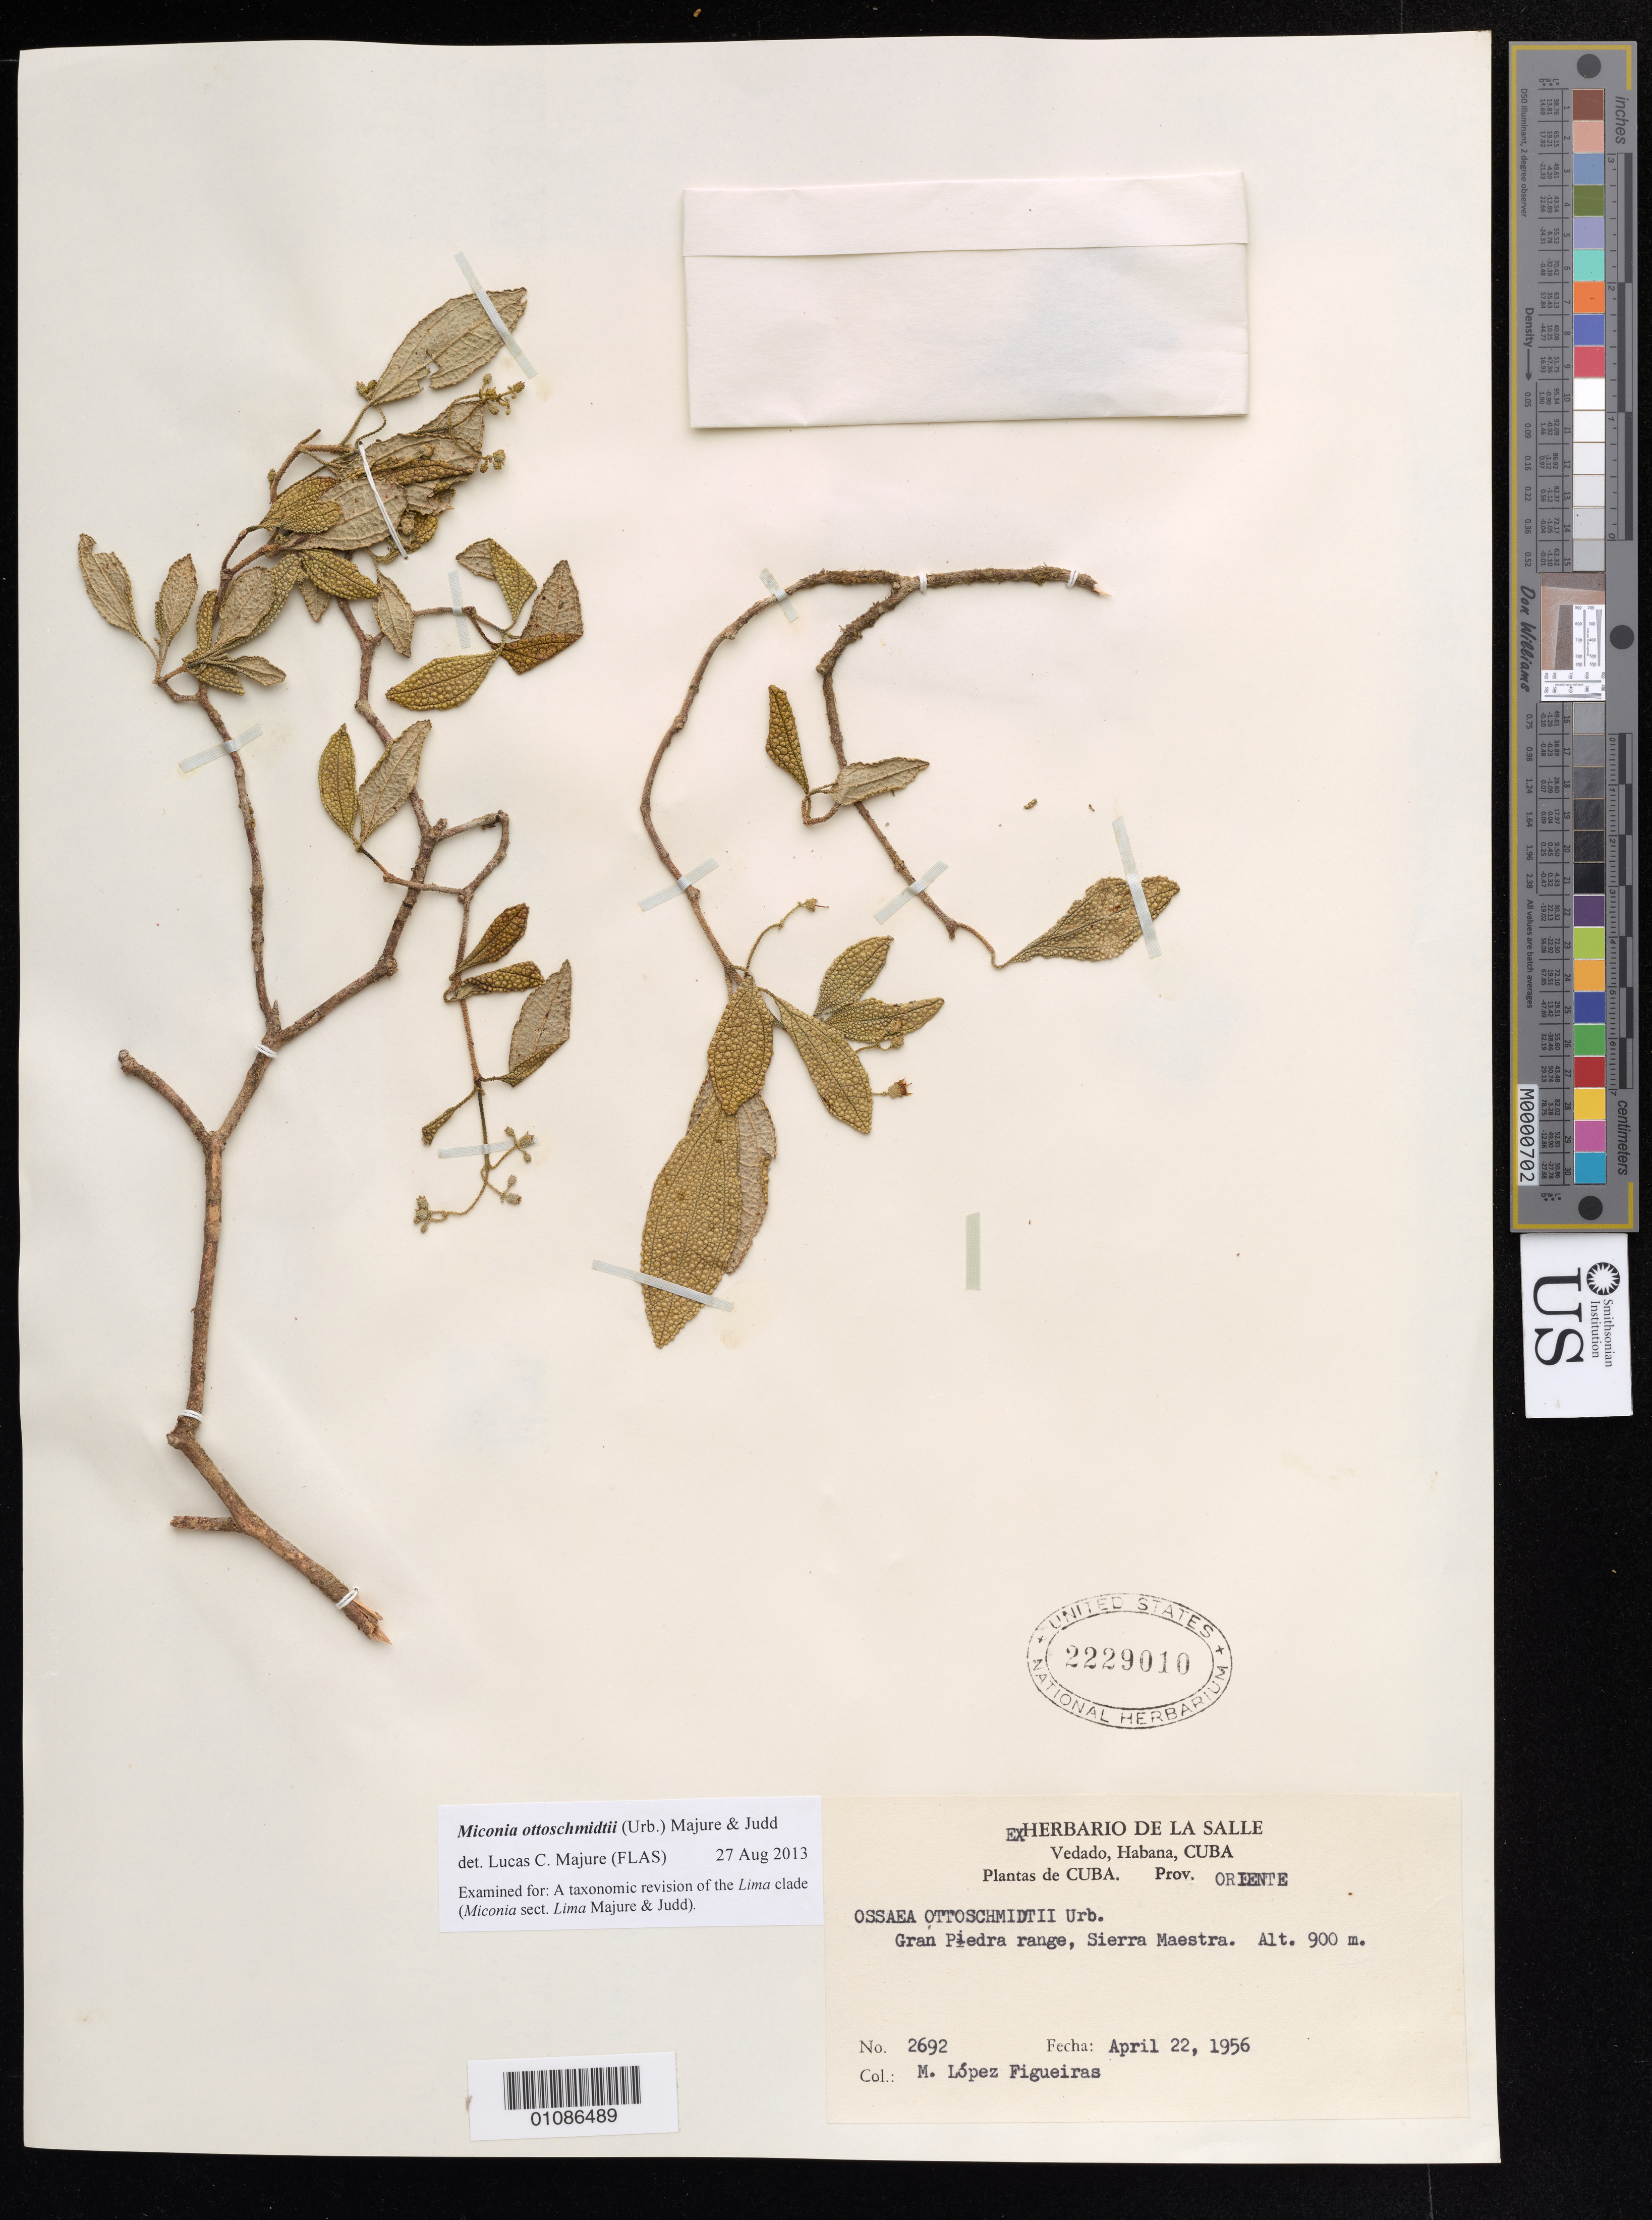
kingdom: Plantae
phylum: Tracheophyta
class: Magnoliopsida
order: Myrtales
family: Melastomataceae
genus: Miconia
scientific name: Miconia ottoschmidtii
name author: (Urb.) Majure & Judd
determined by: Majure, Lucas C., (FLAS), University of Florida (UNITED STATES)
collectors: M. López Figueiras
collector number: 2692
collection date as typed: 22 Apr 1956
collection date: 1956-04-22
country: Cuba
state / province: Oriente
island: Cuba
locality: Gran Piedra Range, Sierra Maestra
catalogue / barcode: US 2229010